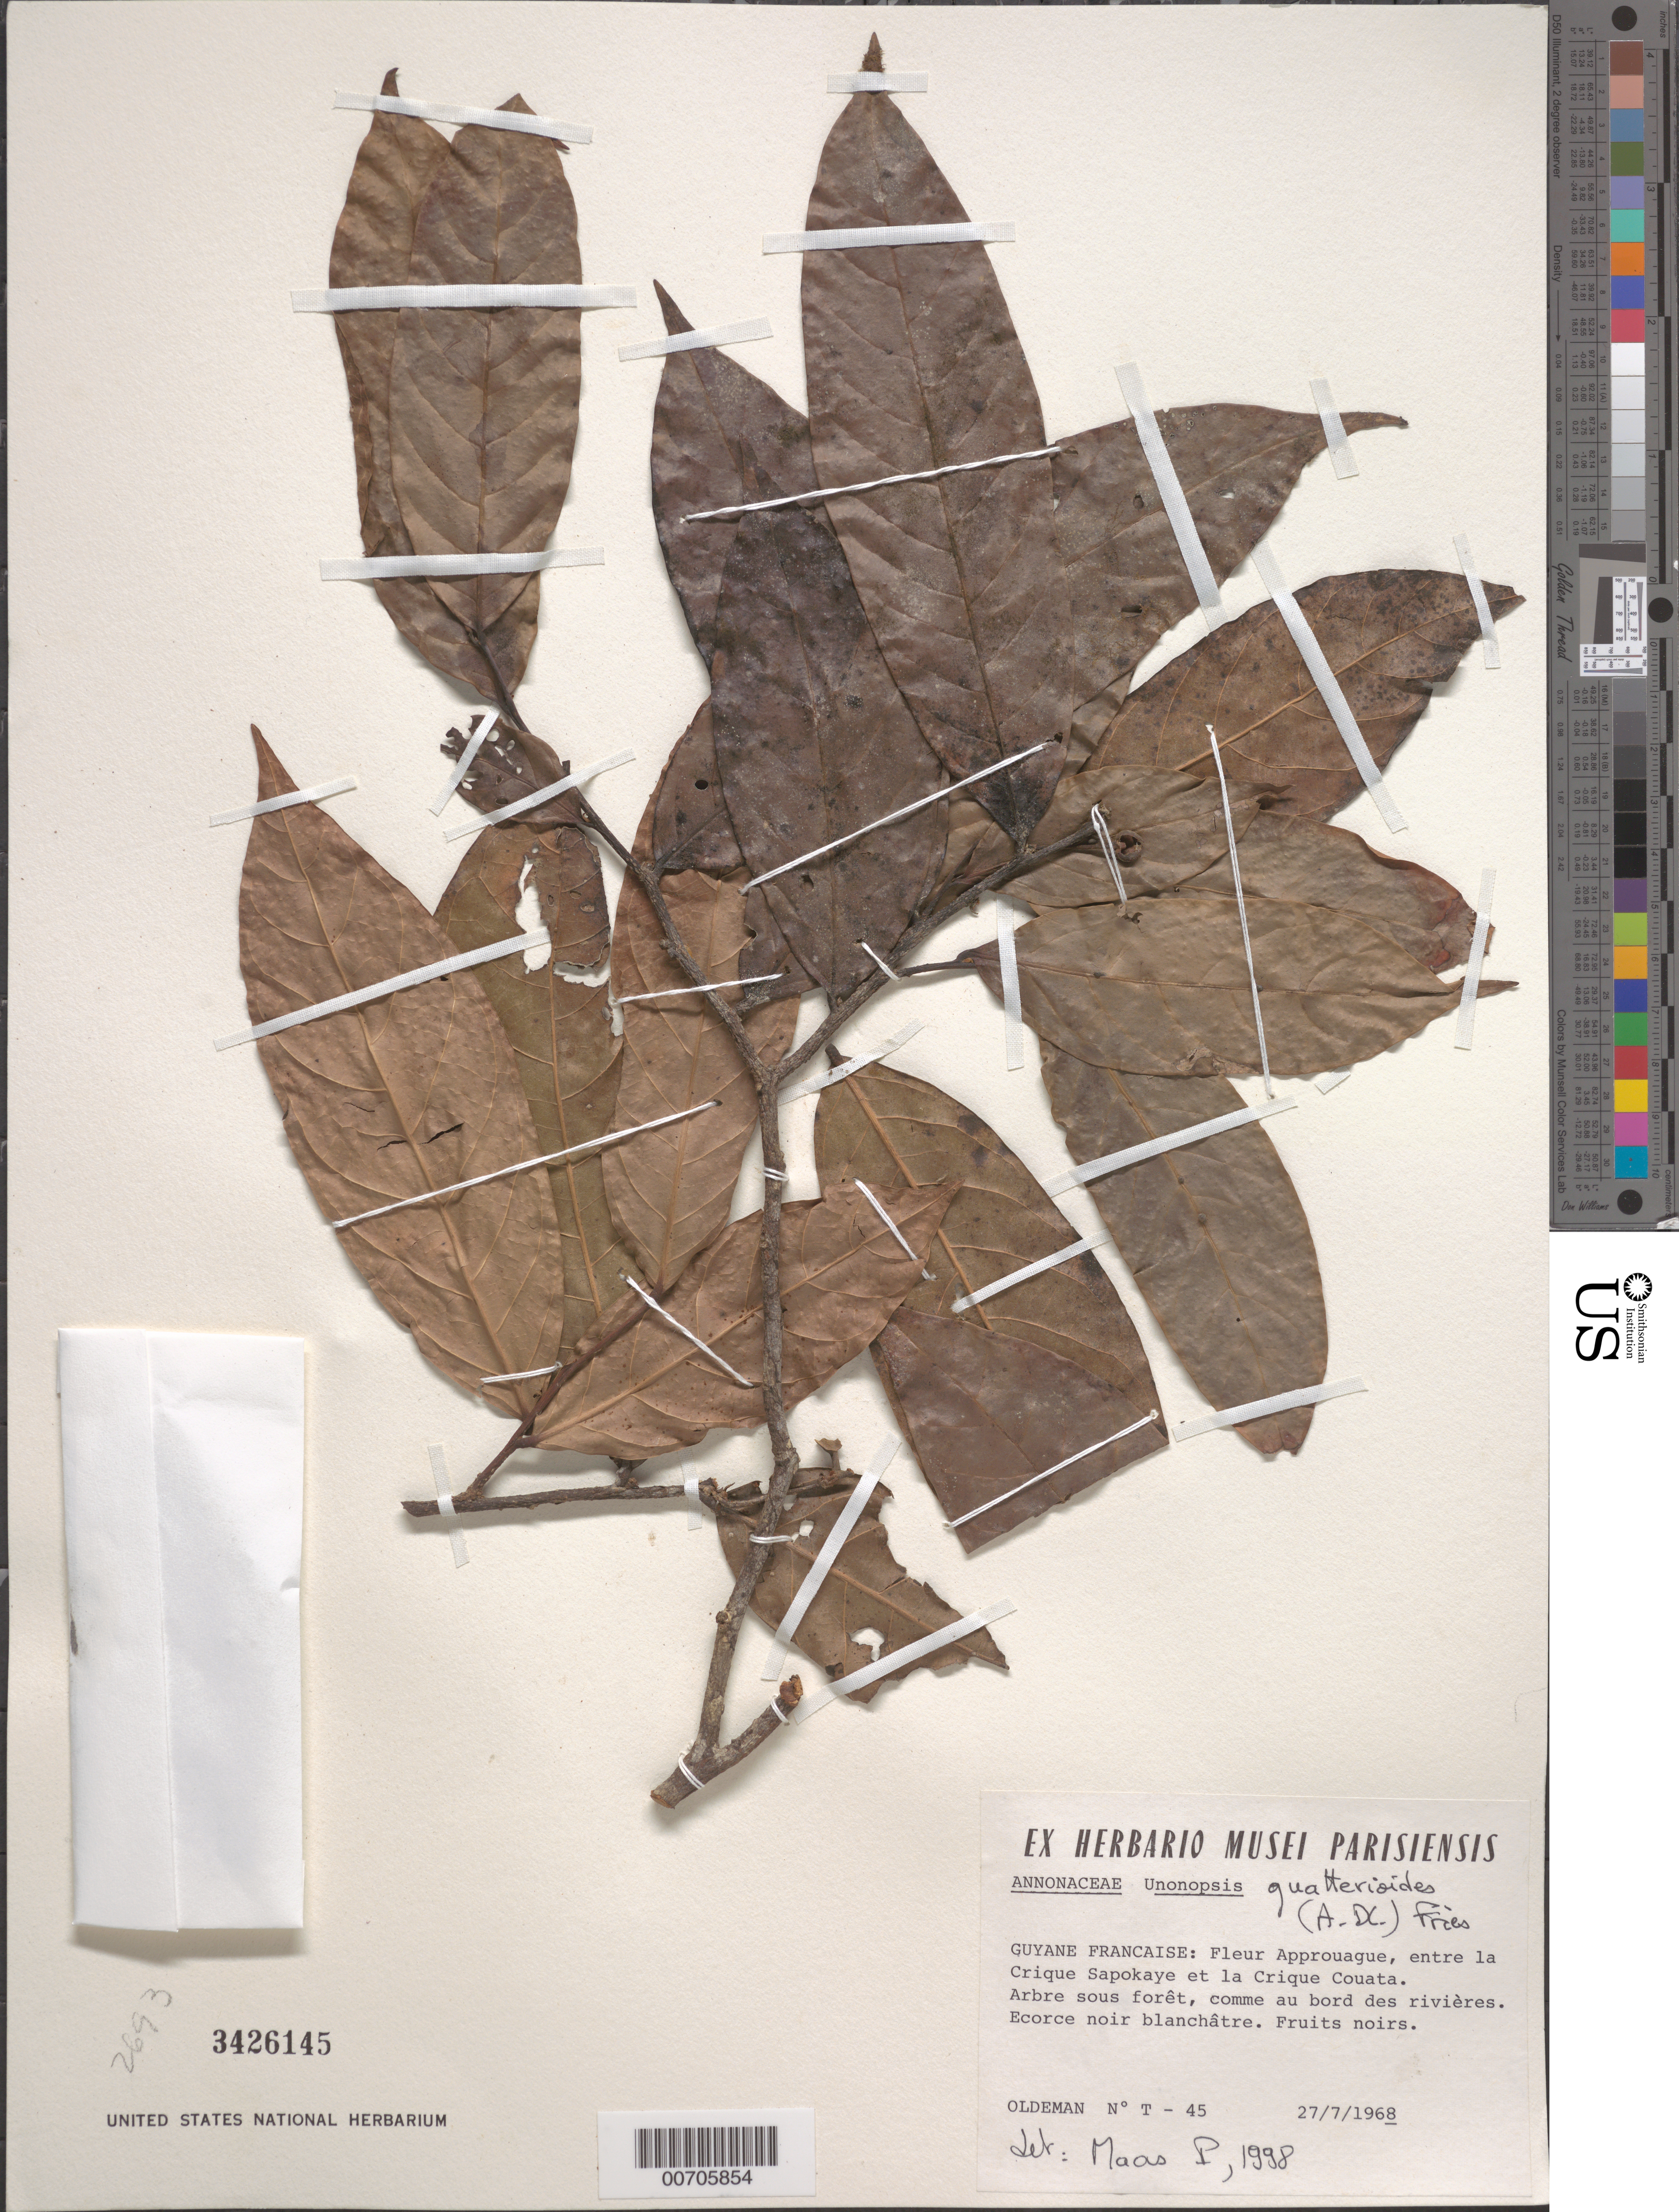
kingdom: Plantae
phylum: Tracheophyta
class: Magnoliopsida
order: Magnoliales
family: Annonaceae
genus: Unonopsis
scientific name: Unonopsis guatterioides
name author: (A. DC.) R.E. Fr.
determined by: Maas, Paul J. M.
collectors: R. Oldeman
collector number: T 45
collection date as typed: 27-Jul-68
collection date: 1968-07-27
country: French Guiana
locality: Approuague R., entre Crique Sapokaye & Crique Couata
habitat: Forest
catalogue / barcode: US 3426145